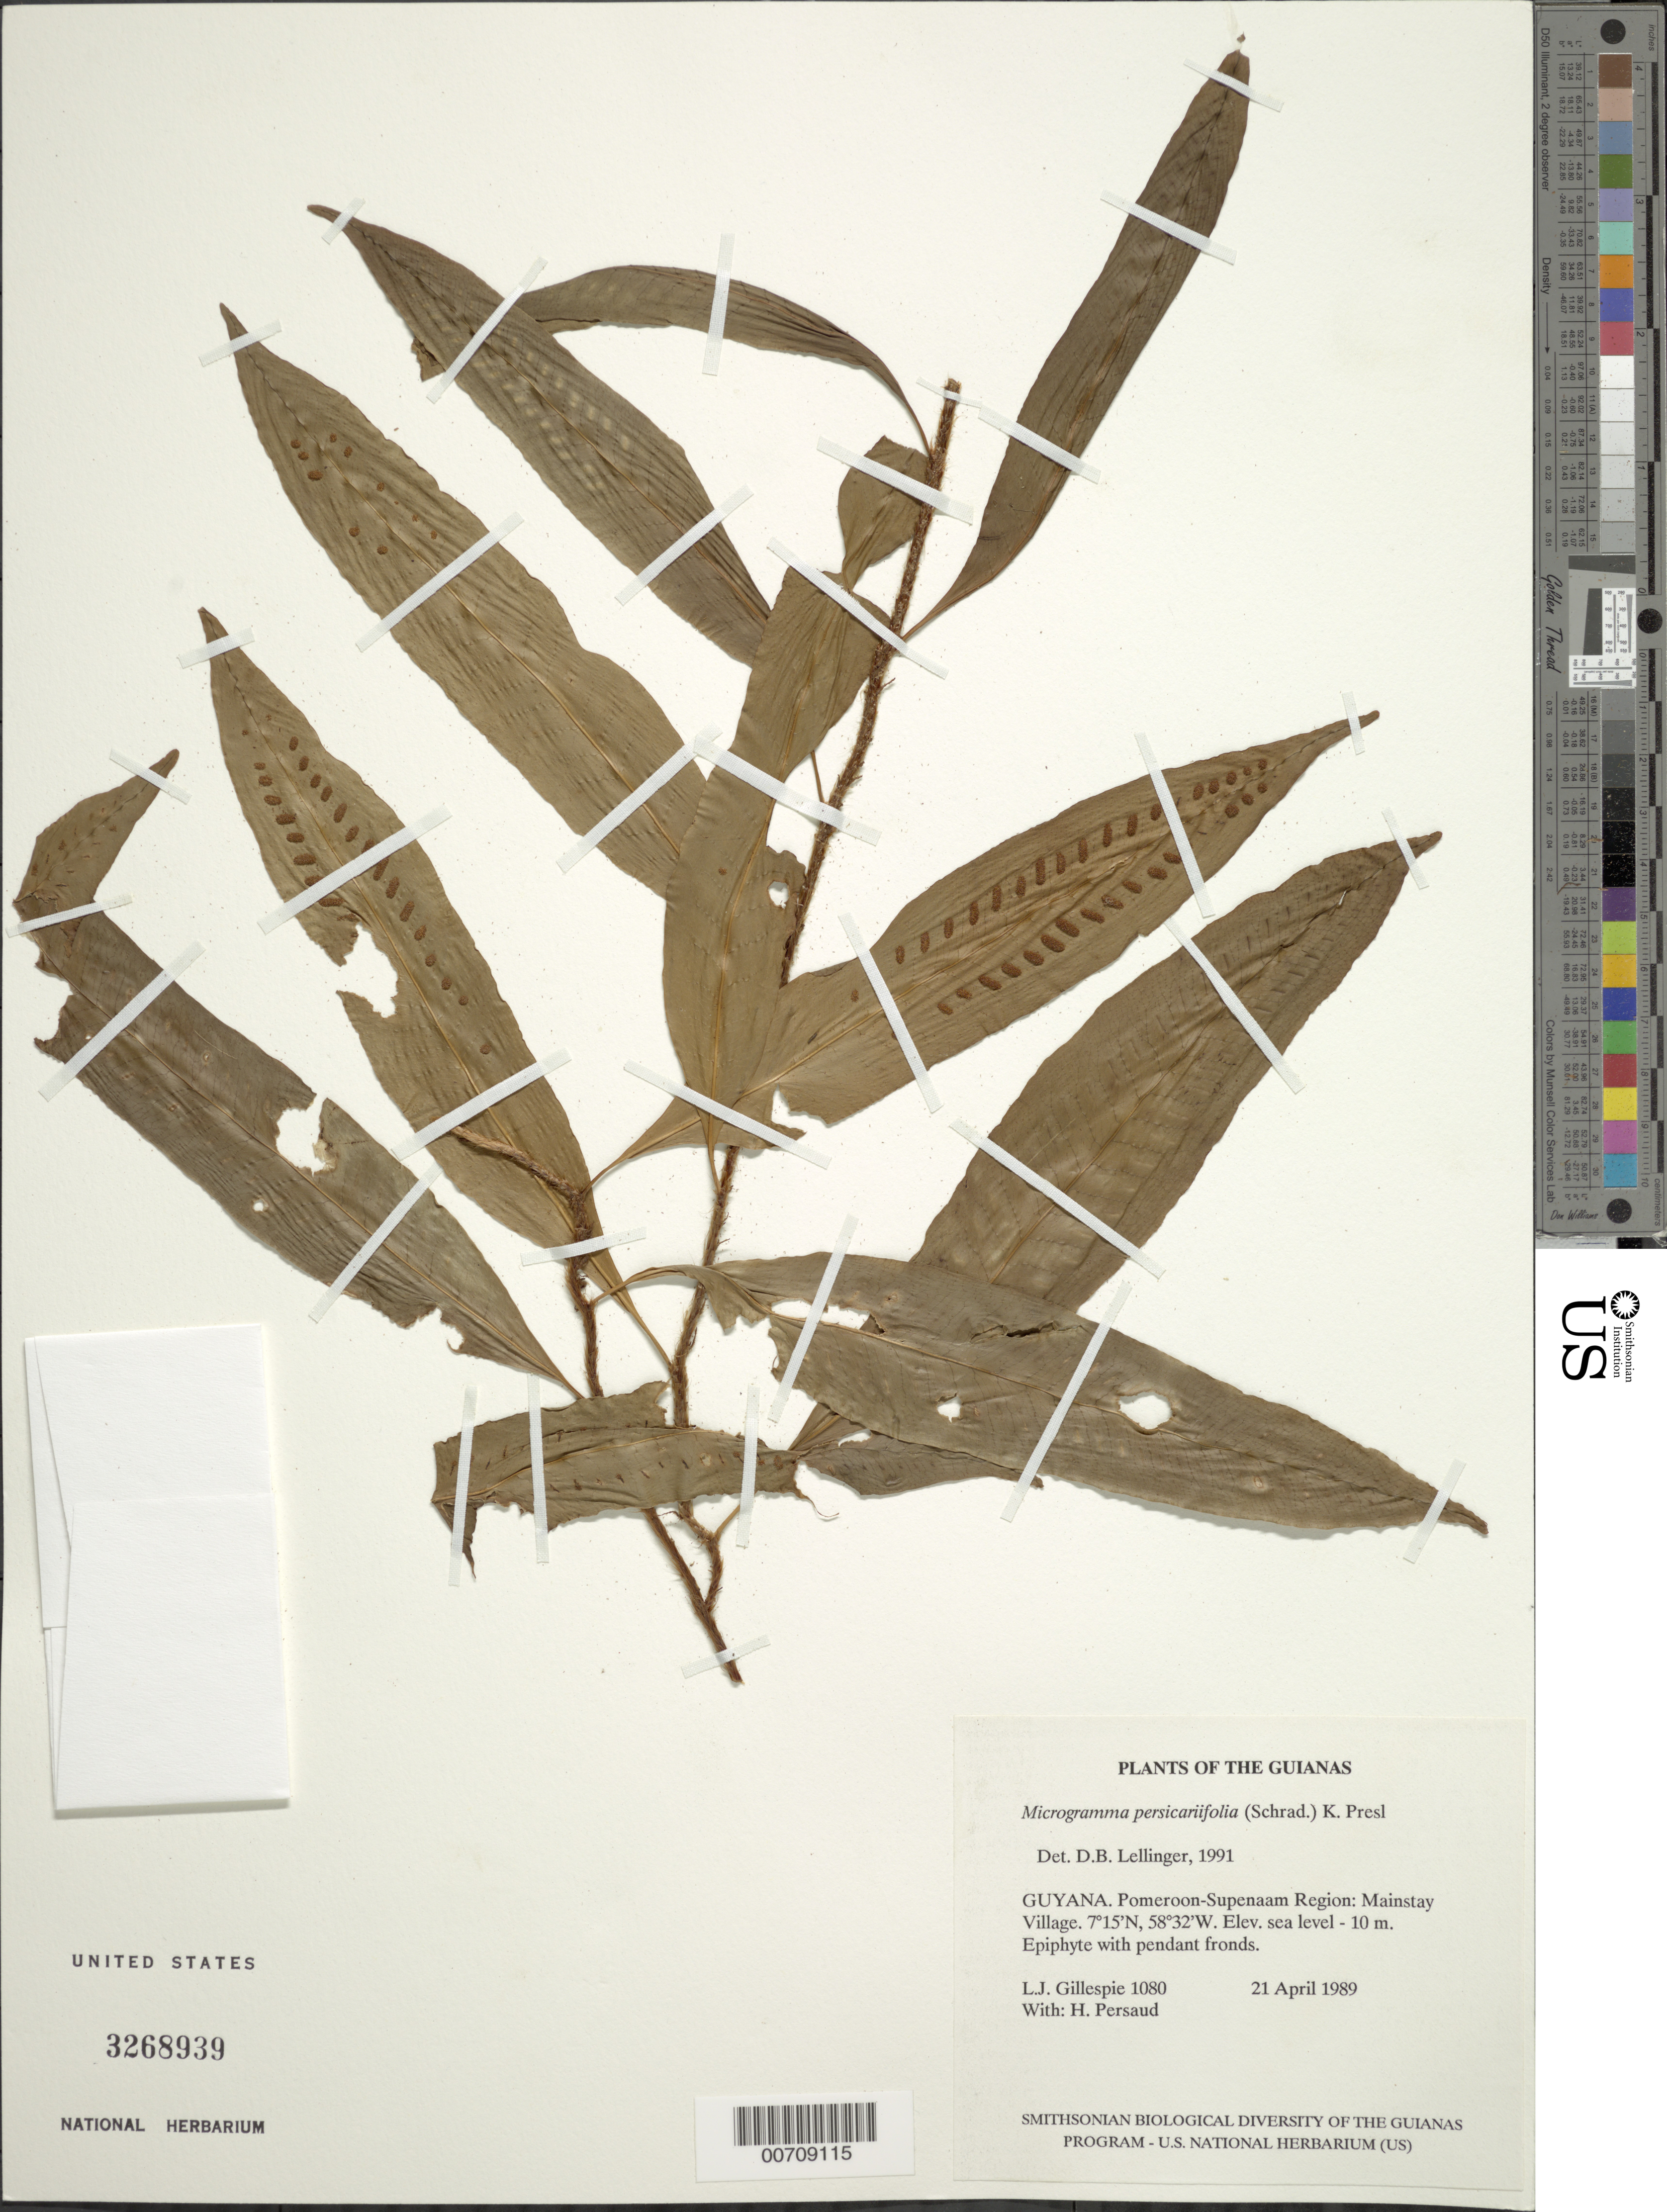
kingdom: Plantae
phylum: Tracheophyta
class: Polypodiopsida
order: Polypodiales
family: Polypodiaceae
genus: Microgramma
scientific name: Microgramma persicariifolia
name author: (Schrad.) C. Presl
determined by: Lellinger, David B., (BOT), Smithsonian Institution - National Museum of Natural History (UNITED STATES)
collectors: L. J. Gillespie & H. Persaud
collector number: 1080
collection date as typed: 21 April 1989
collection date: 1989-04-21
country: Guyana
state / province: Pomeroon-Supenaam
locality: Mainstay Village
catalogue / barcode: US 3268939